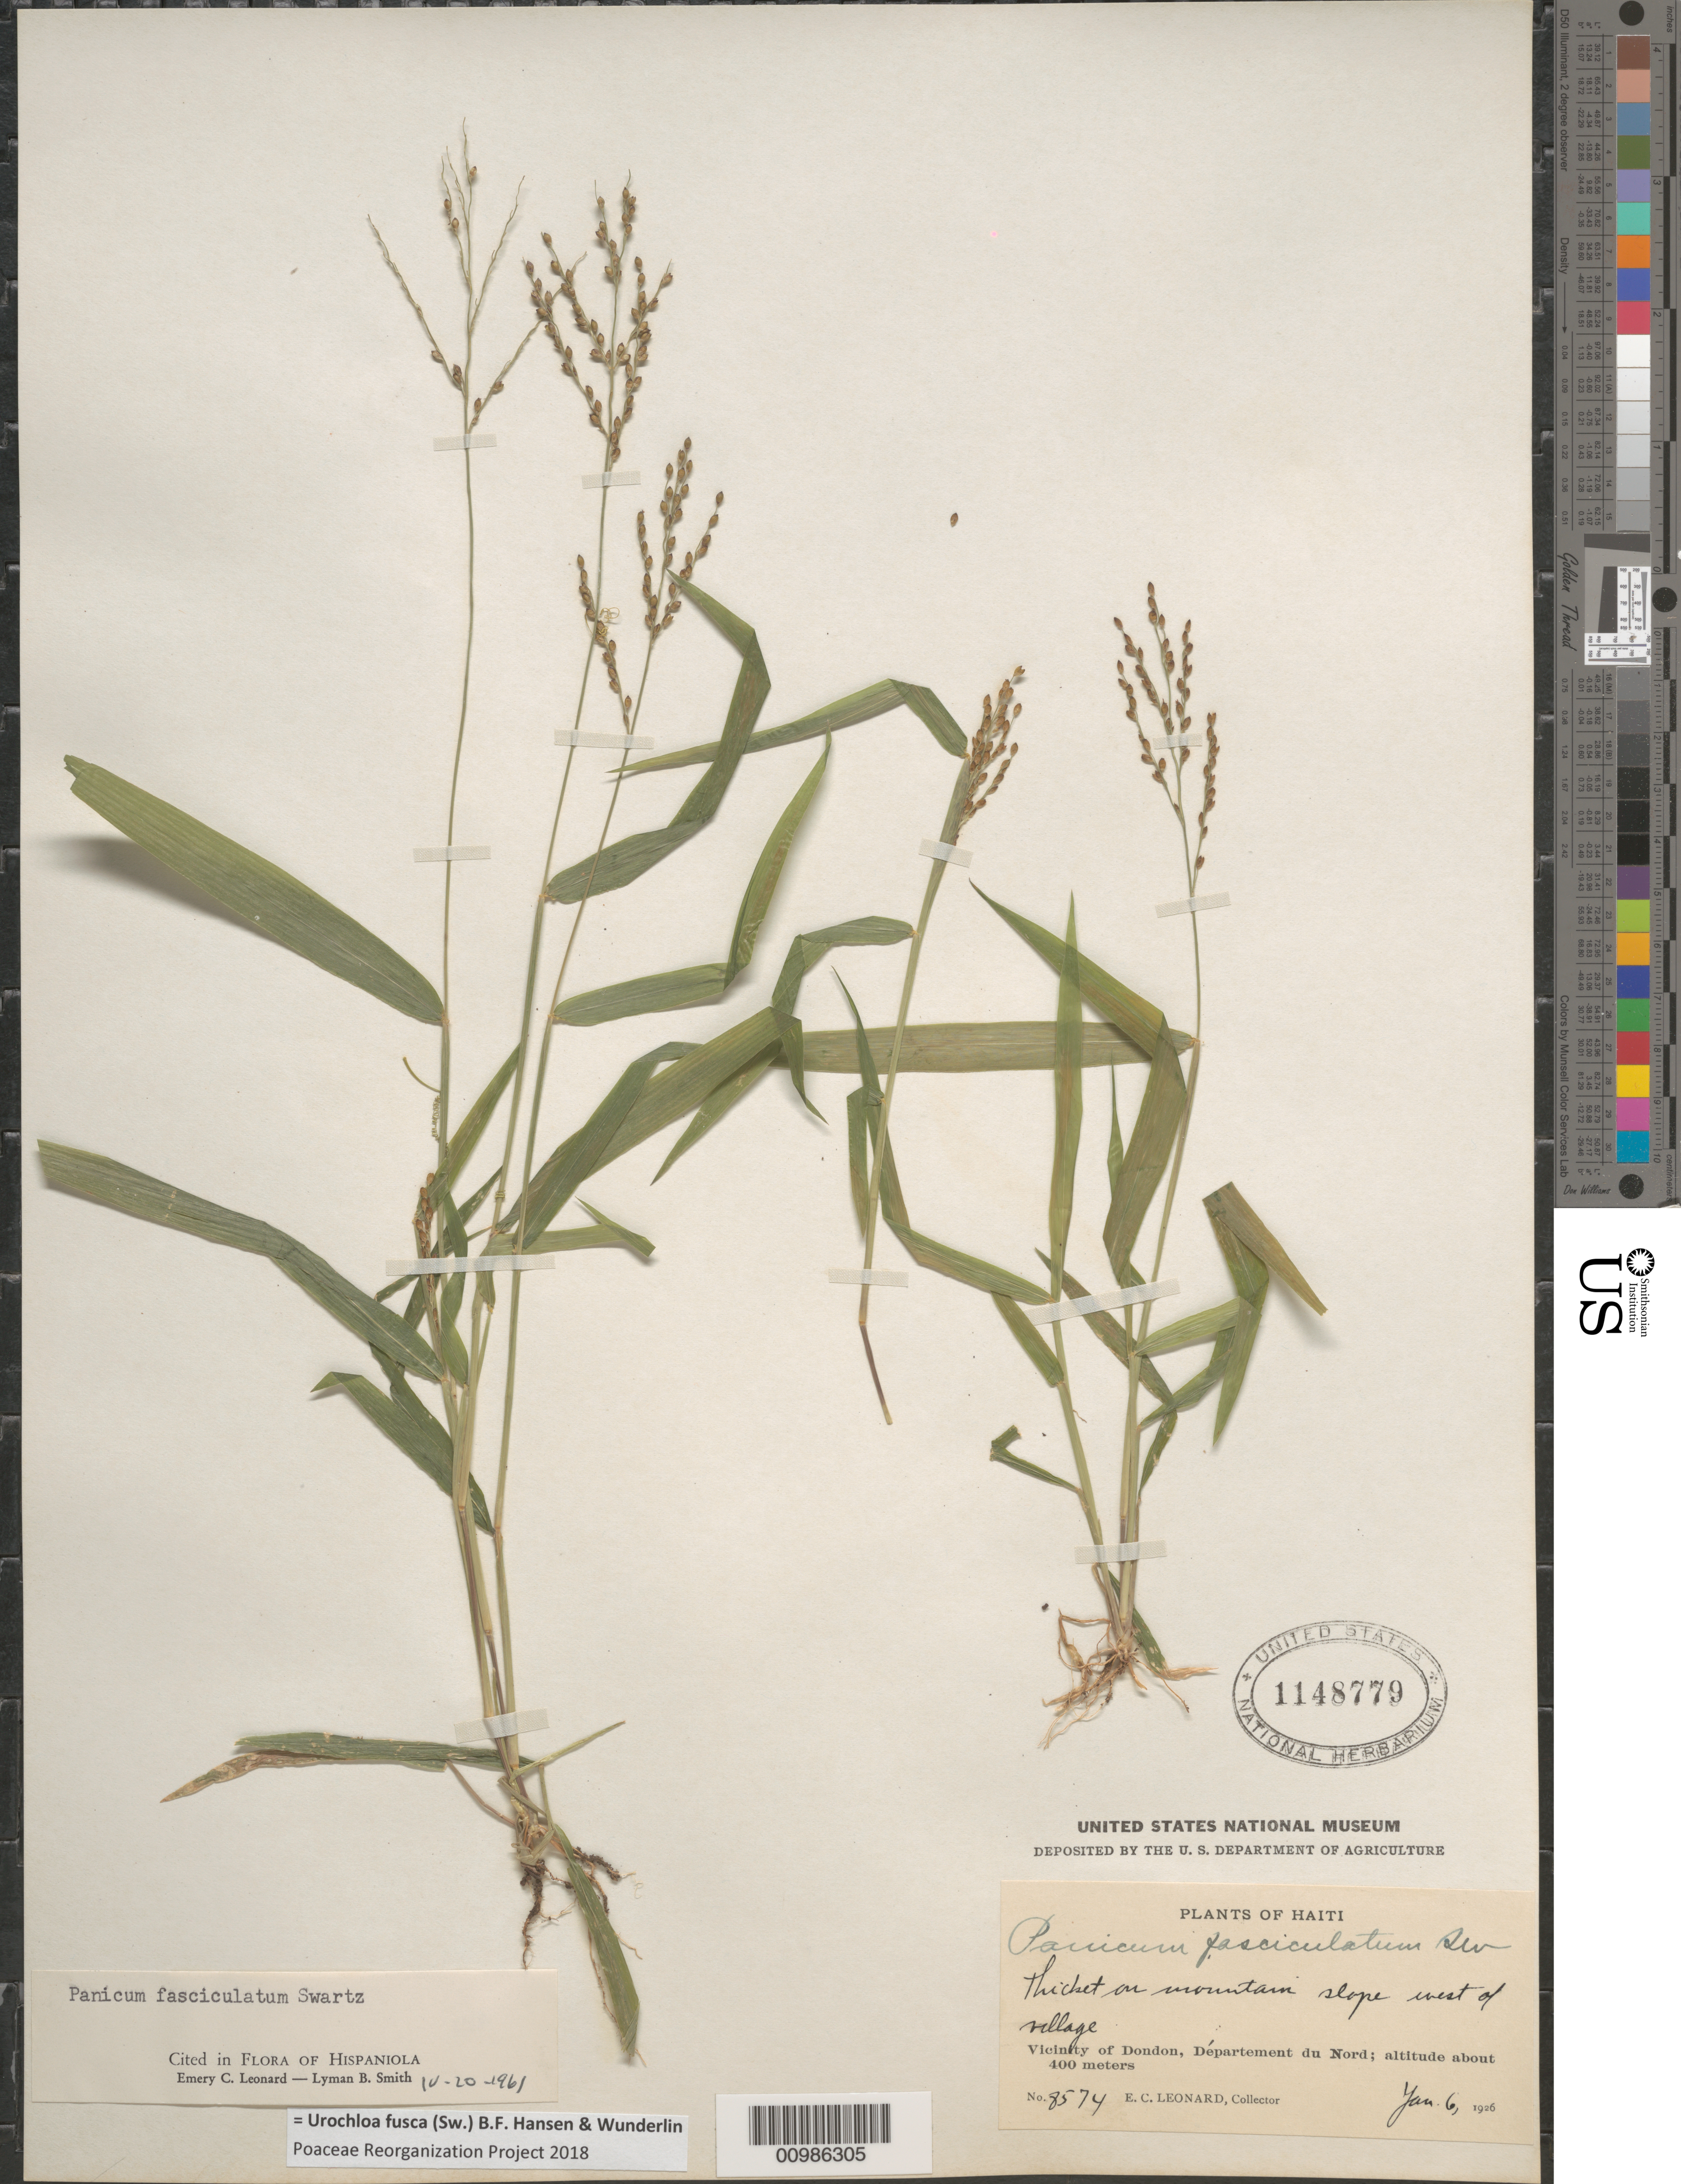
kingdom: Plantae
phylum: Tracheophyta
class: Liliopsida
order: Poales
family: Poaceae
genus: Brachiaria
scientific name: Brachiaria fasciculata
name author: (Sw.) Parodi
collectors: E. C. Leonard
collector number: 8574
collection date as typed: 06 Jan 1926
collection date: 1926-01-06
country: Haiti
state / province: Nord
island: Hispaniola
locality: Vicinity of Dondon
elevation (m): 400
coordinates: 0 N, 0 E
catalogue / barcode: US 1148779